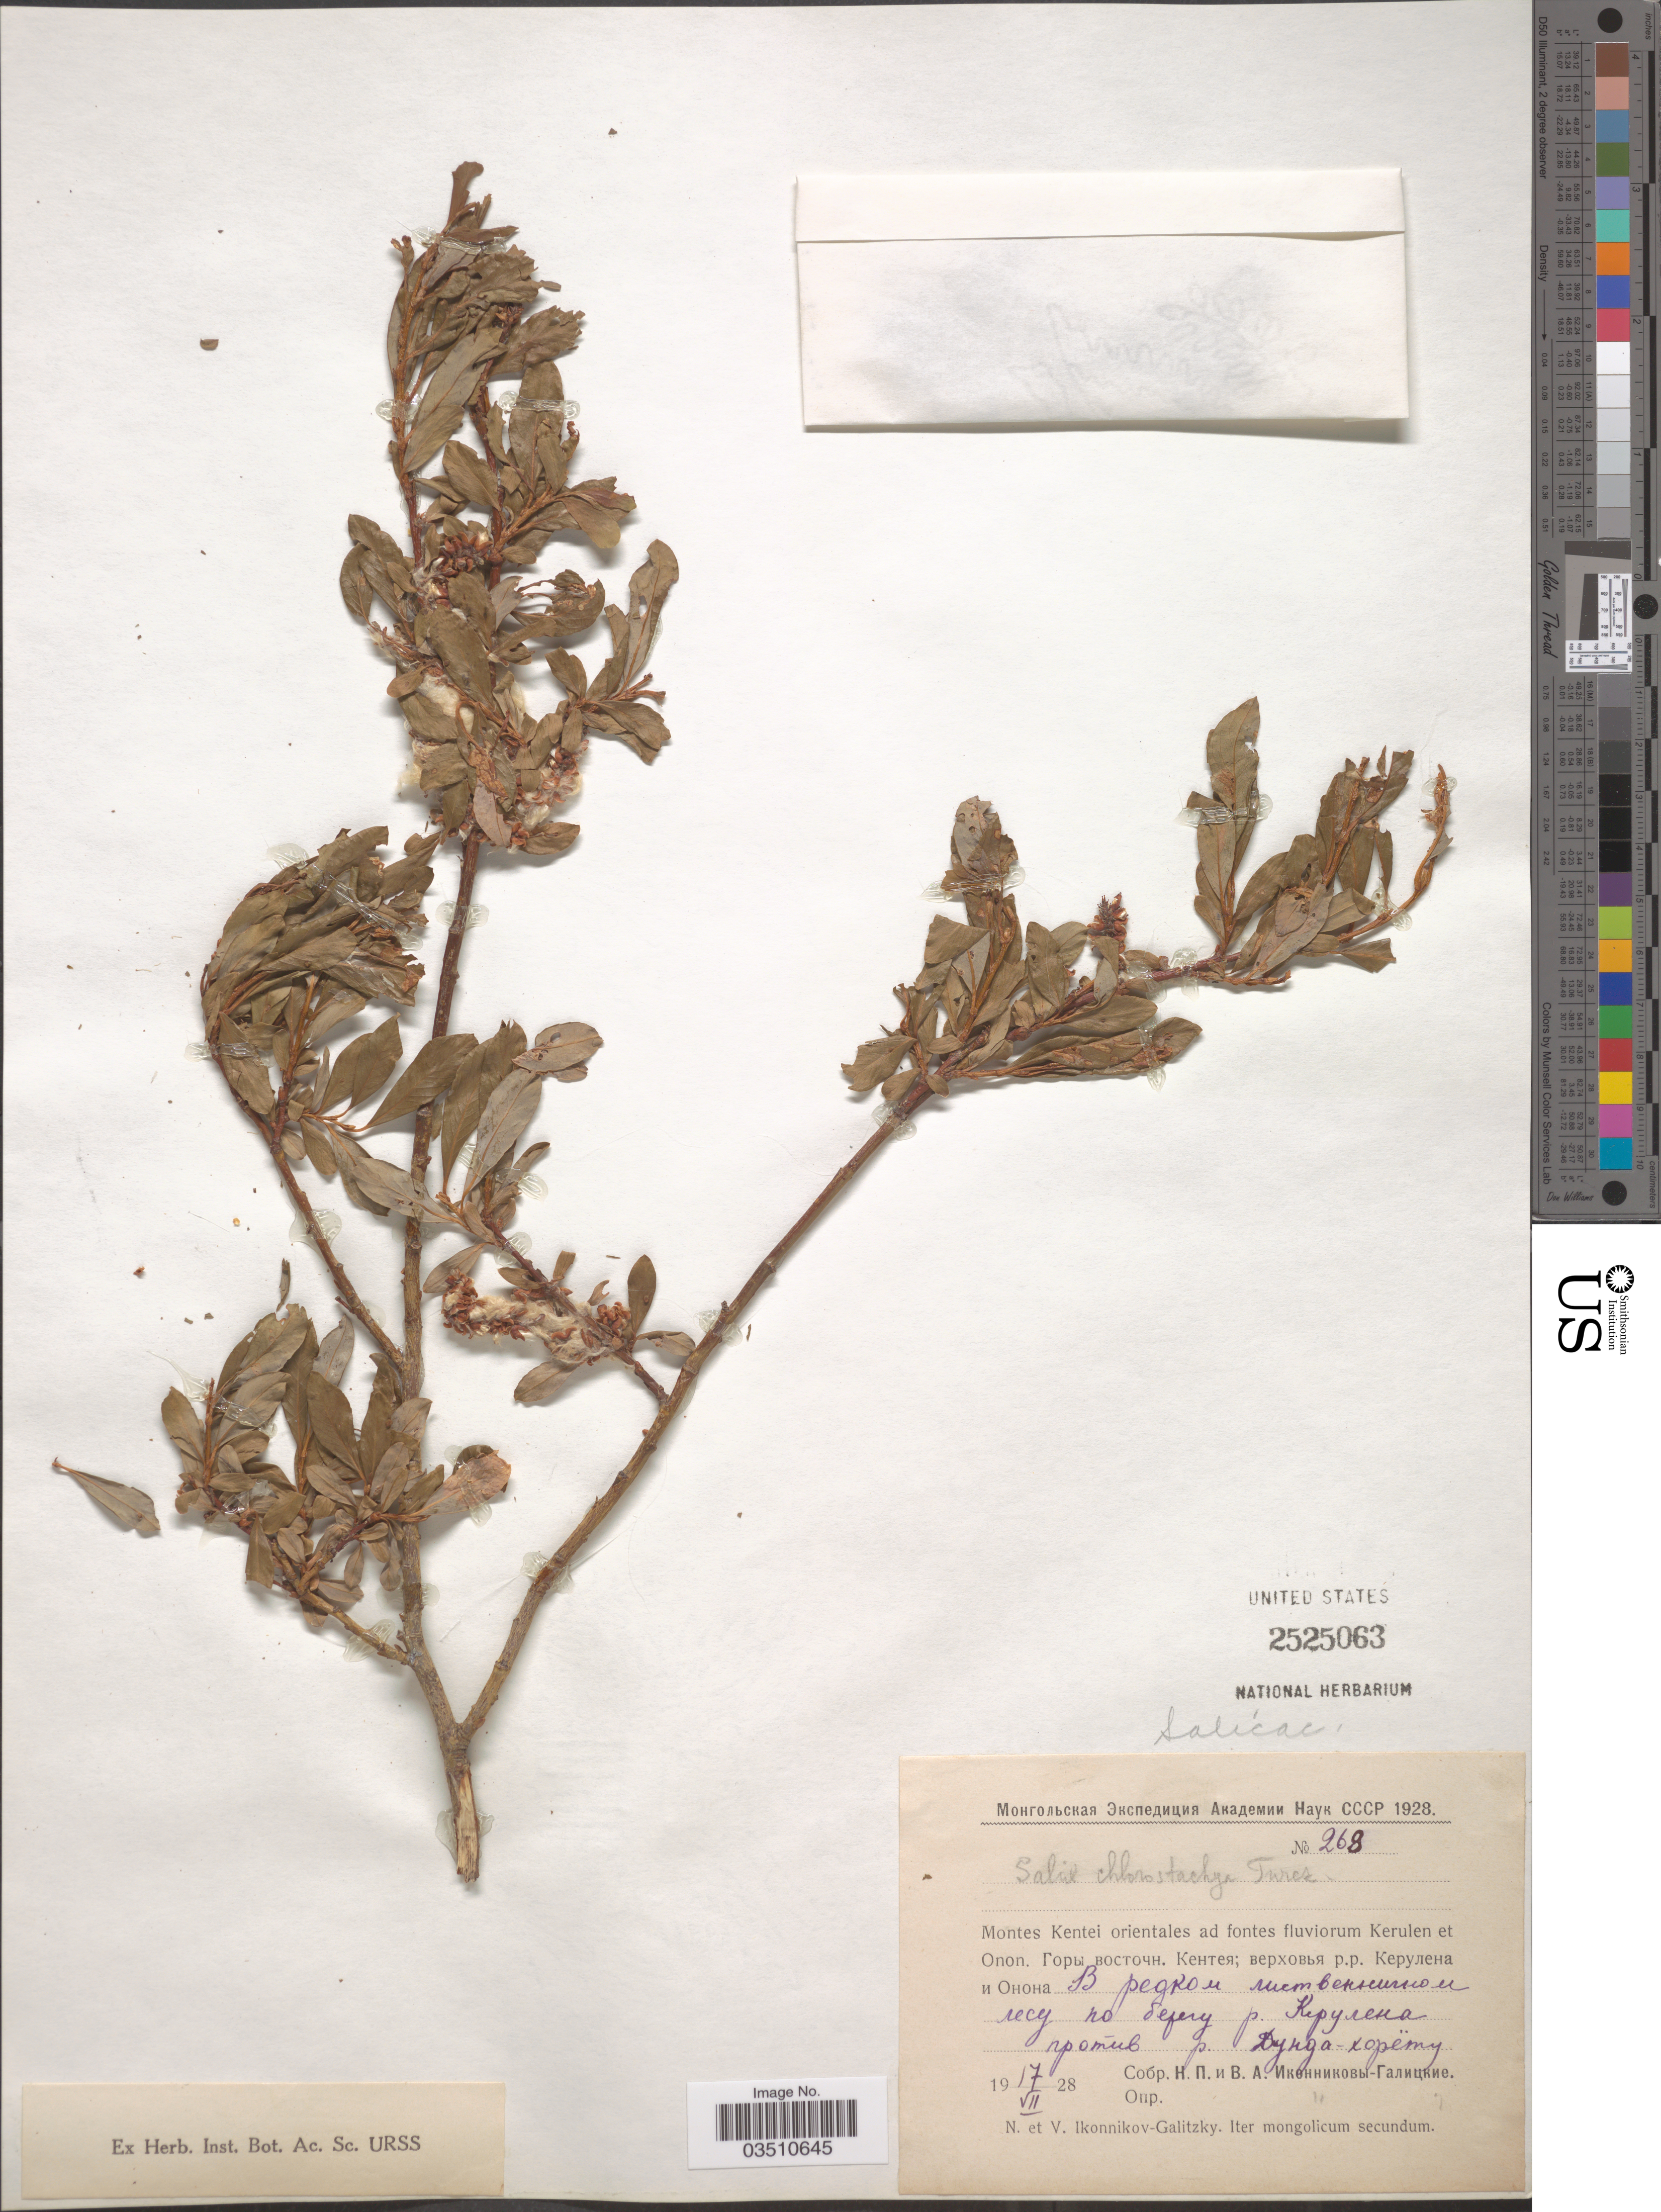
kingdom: Plantae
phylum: Tracheophyta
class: Magnoliopsida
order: Malpighiales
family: Salicaceae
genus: Salix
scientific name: Salix chlorostachya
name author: Turcz.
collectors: N. P. Ikonnikov-Galitzky & V. Ikonnikov-Galitzky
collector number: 263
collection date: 1928-07-17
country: Mongolia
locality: Montes Kentei orientales ad fontes fluviorum Kerulen et Onon. Mongolicum secundum.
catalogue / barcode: US 2525063